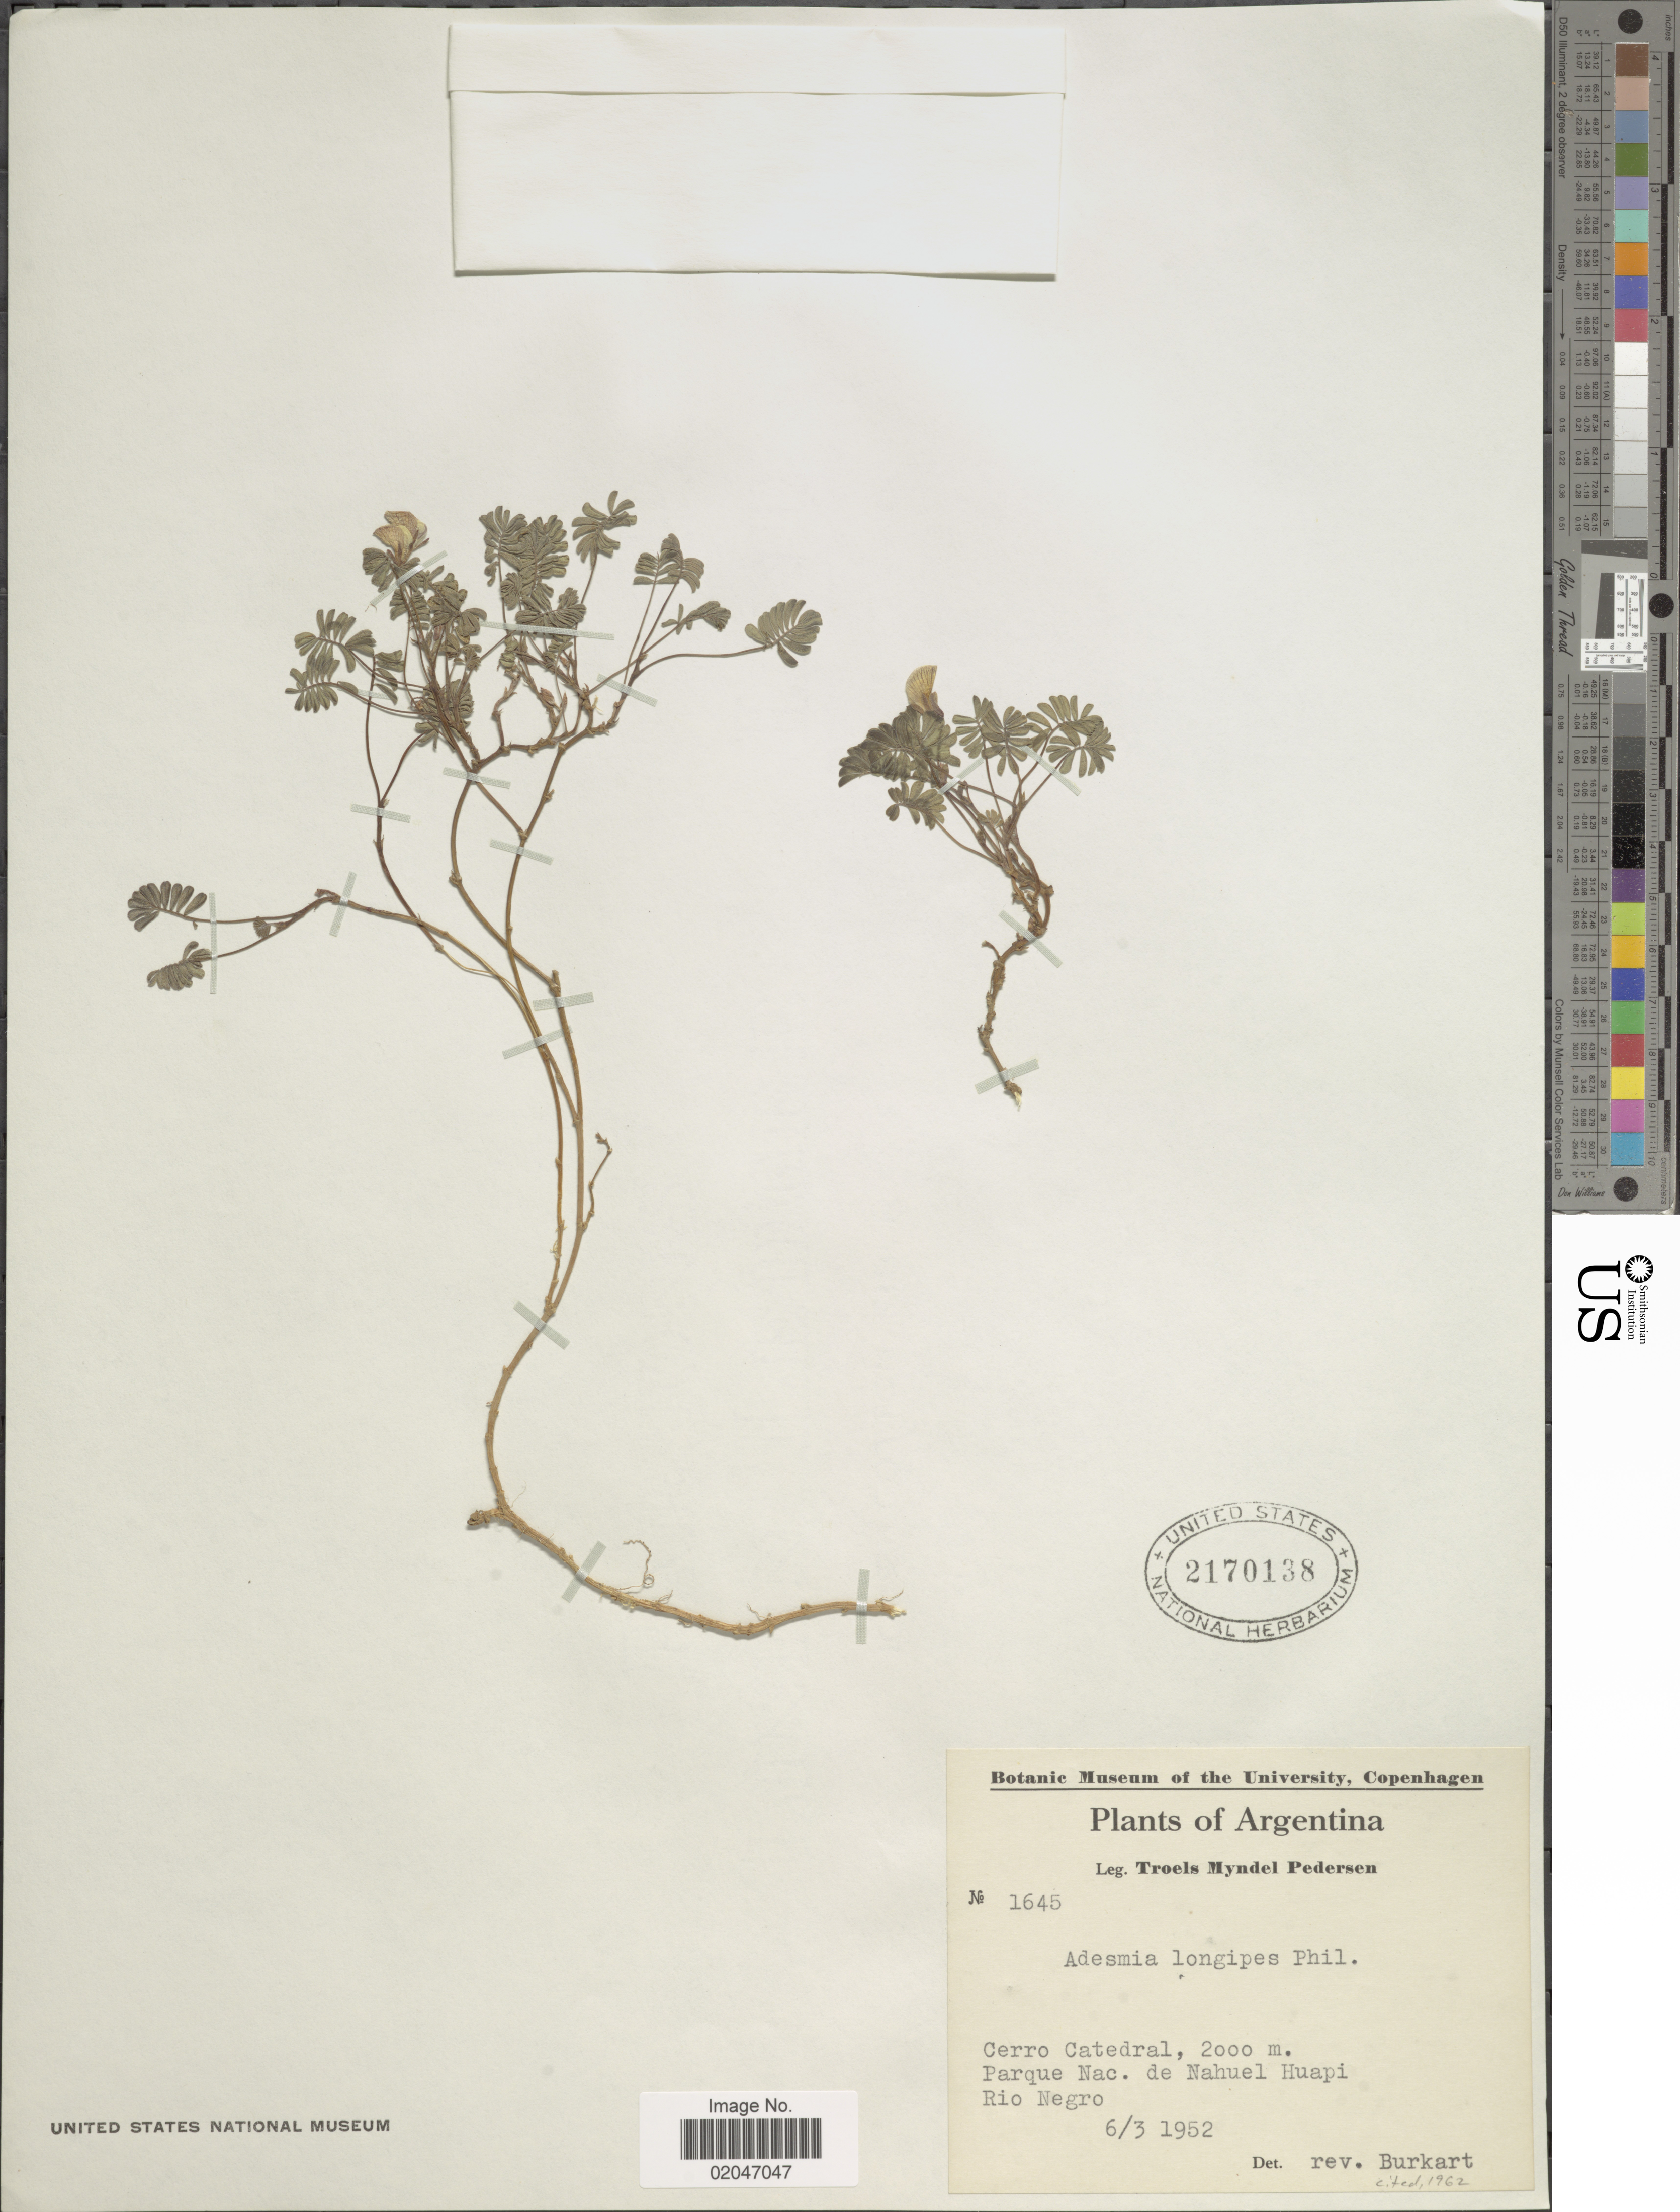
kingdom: Plantae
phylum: Tracheophyta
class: Magnoliopsida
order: Fabales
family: Fabaceae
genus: Adesmia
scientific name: Adesmia longipes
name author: Phil.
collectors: T. Pederson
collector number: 1645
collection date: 1952-03-06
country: Argentina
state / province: Rio Negro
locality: Cerro Catedral, Parque Nac. de Nahuel Huapi.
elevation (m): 2000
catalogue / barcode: US 2170138